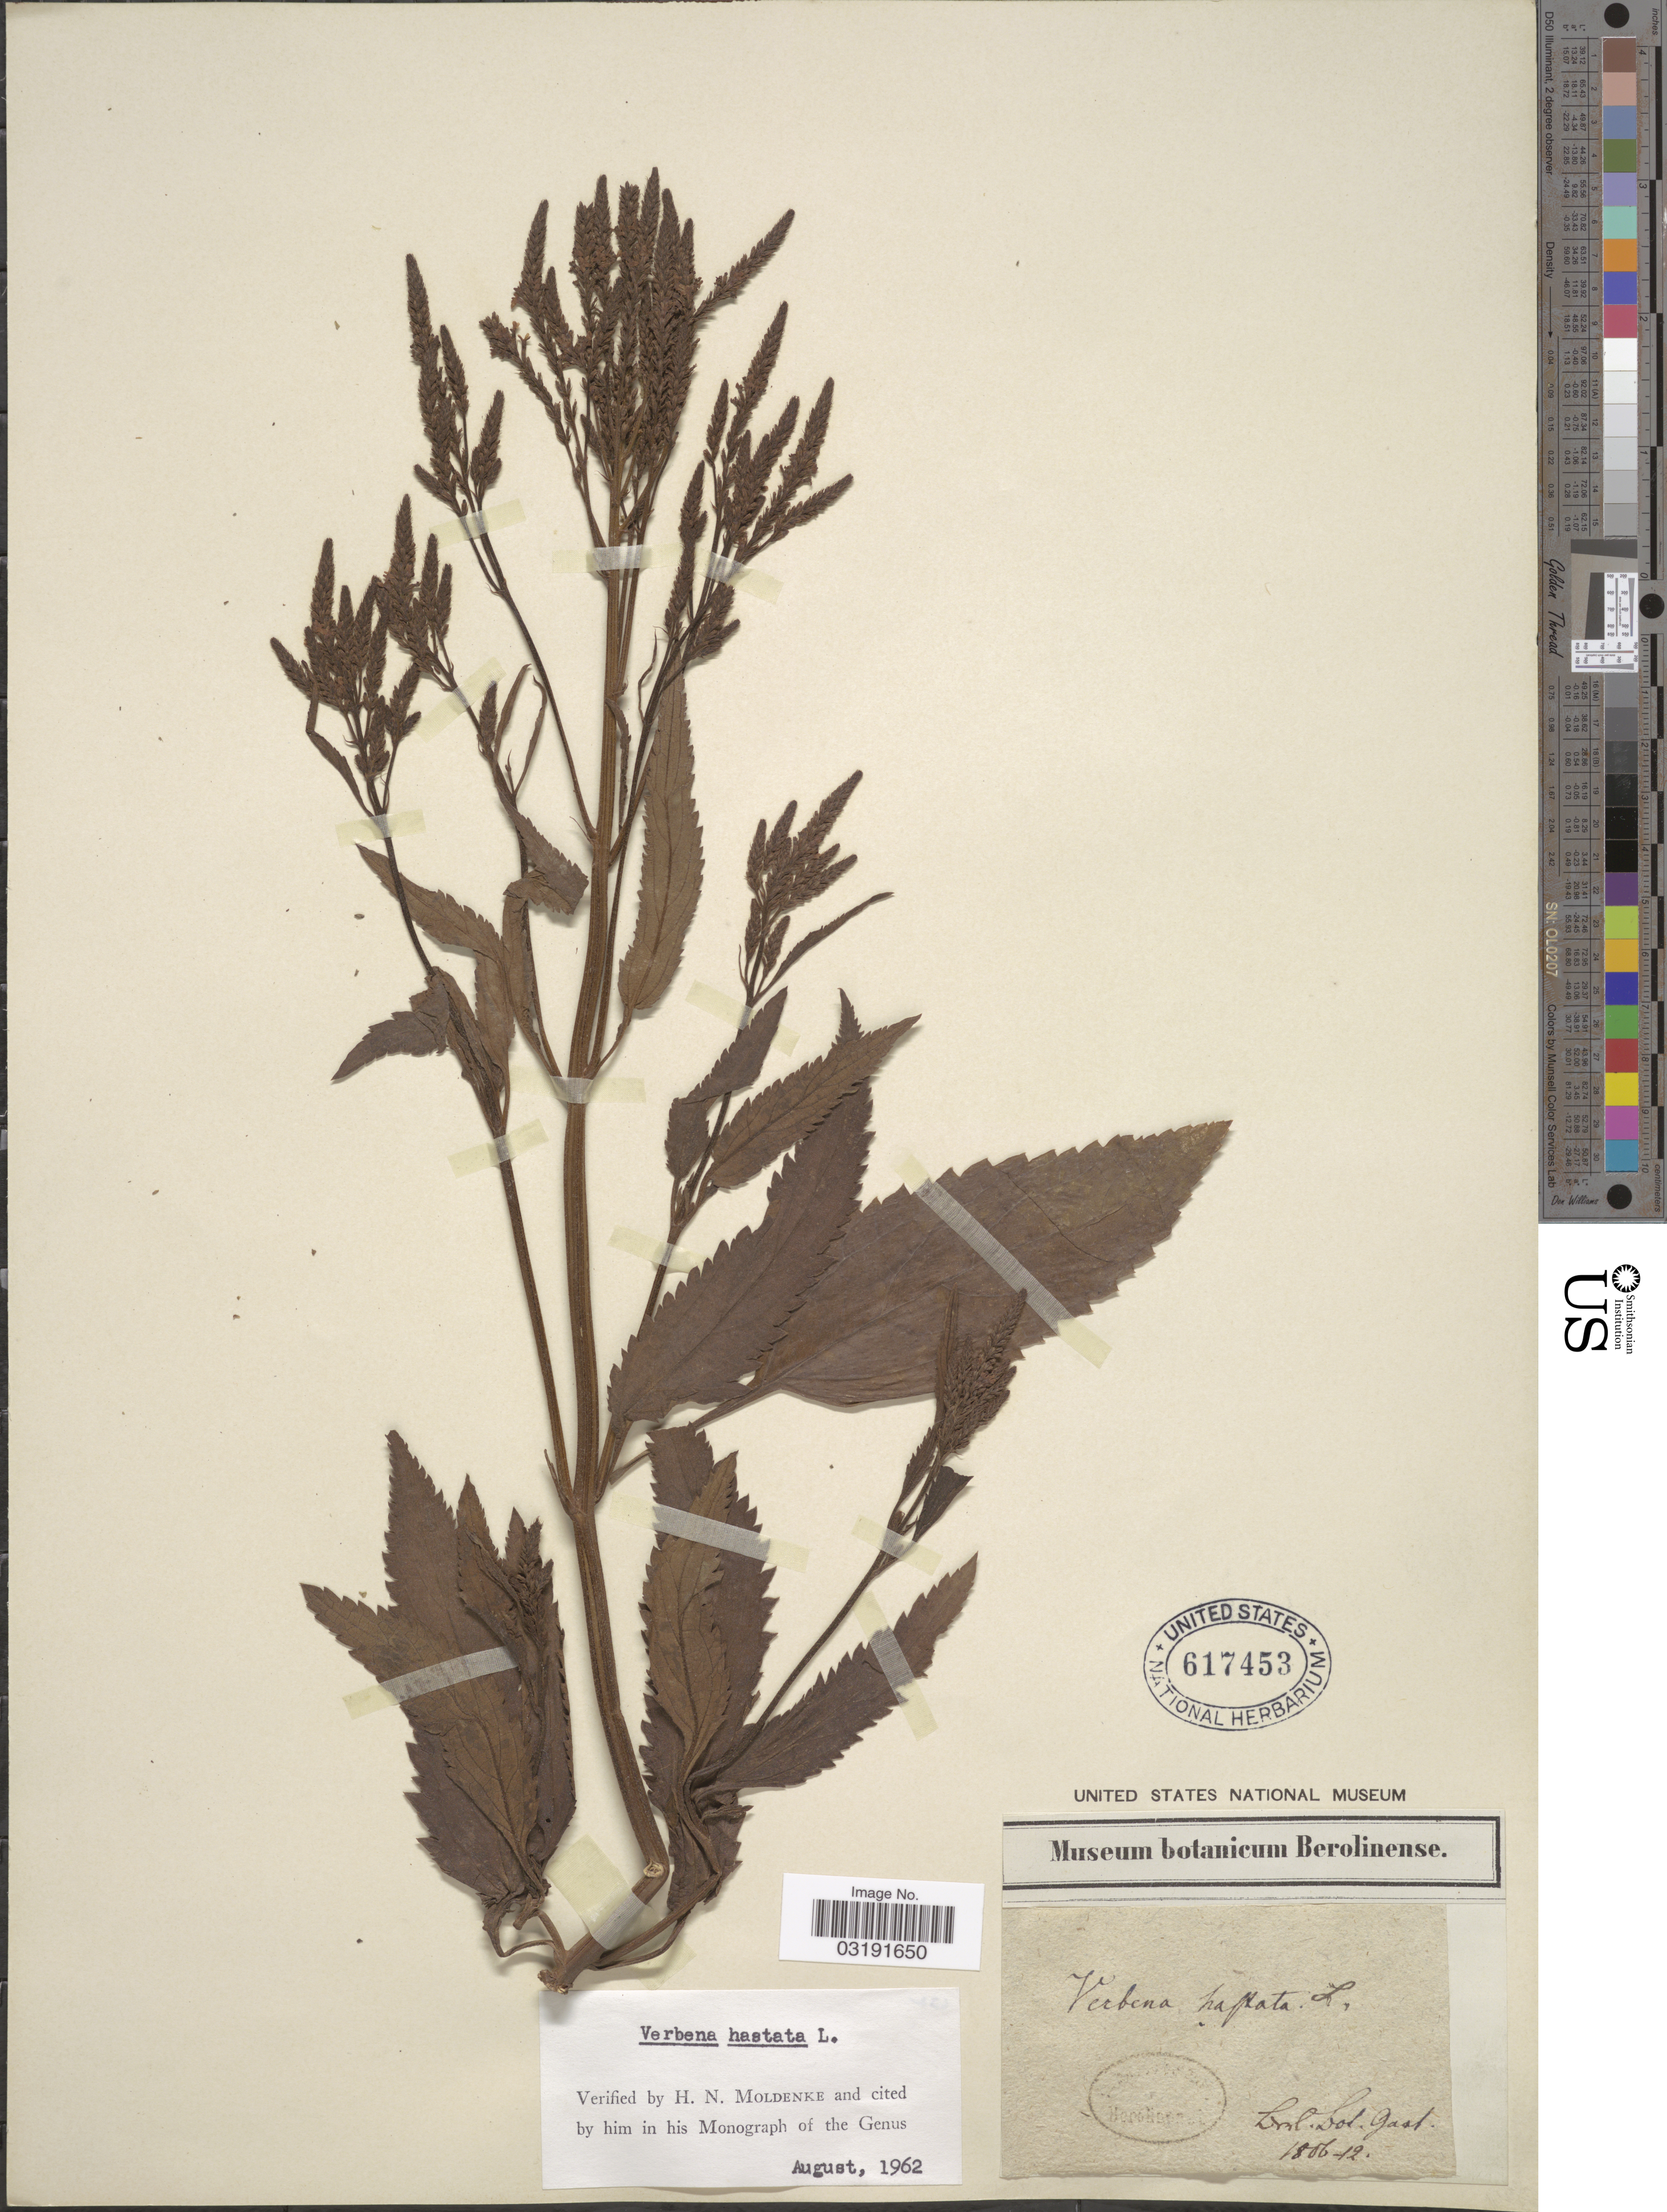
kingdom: Plantae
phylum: Tracheophyta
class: Magnoliopsida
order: Lamiales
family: Verbenaceae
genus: Verbena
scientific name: Verbena hastata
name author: L.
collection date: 1806/1812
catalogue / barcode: US 617453